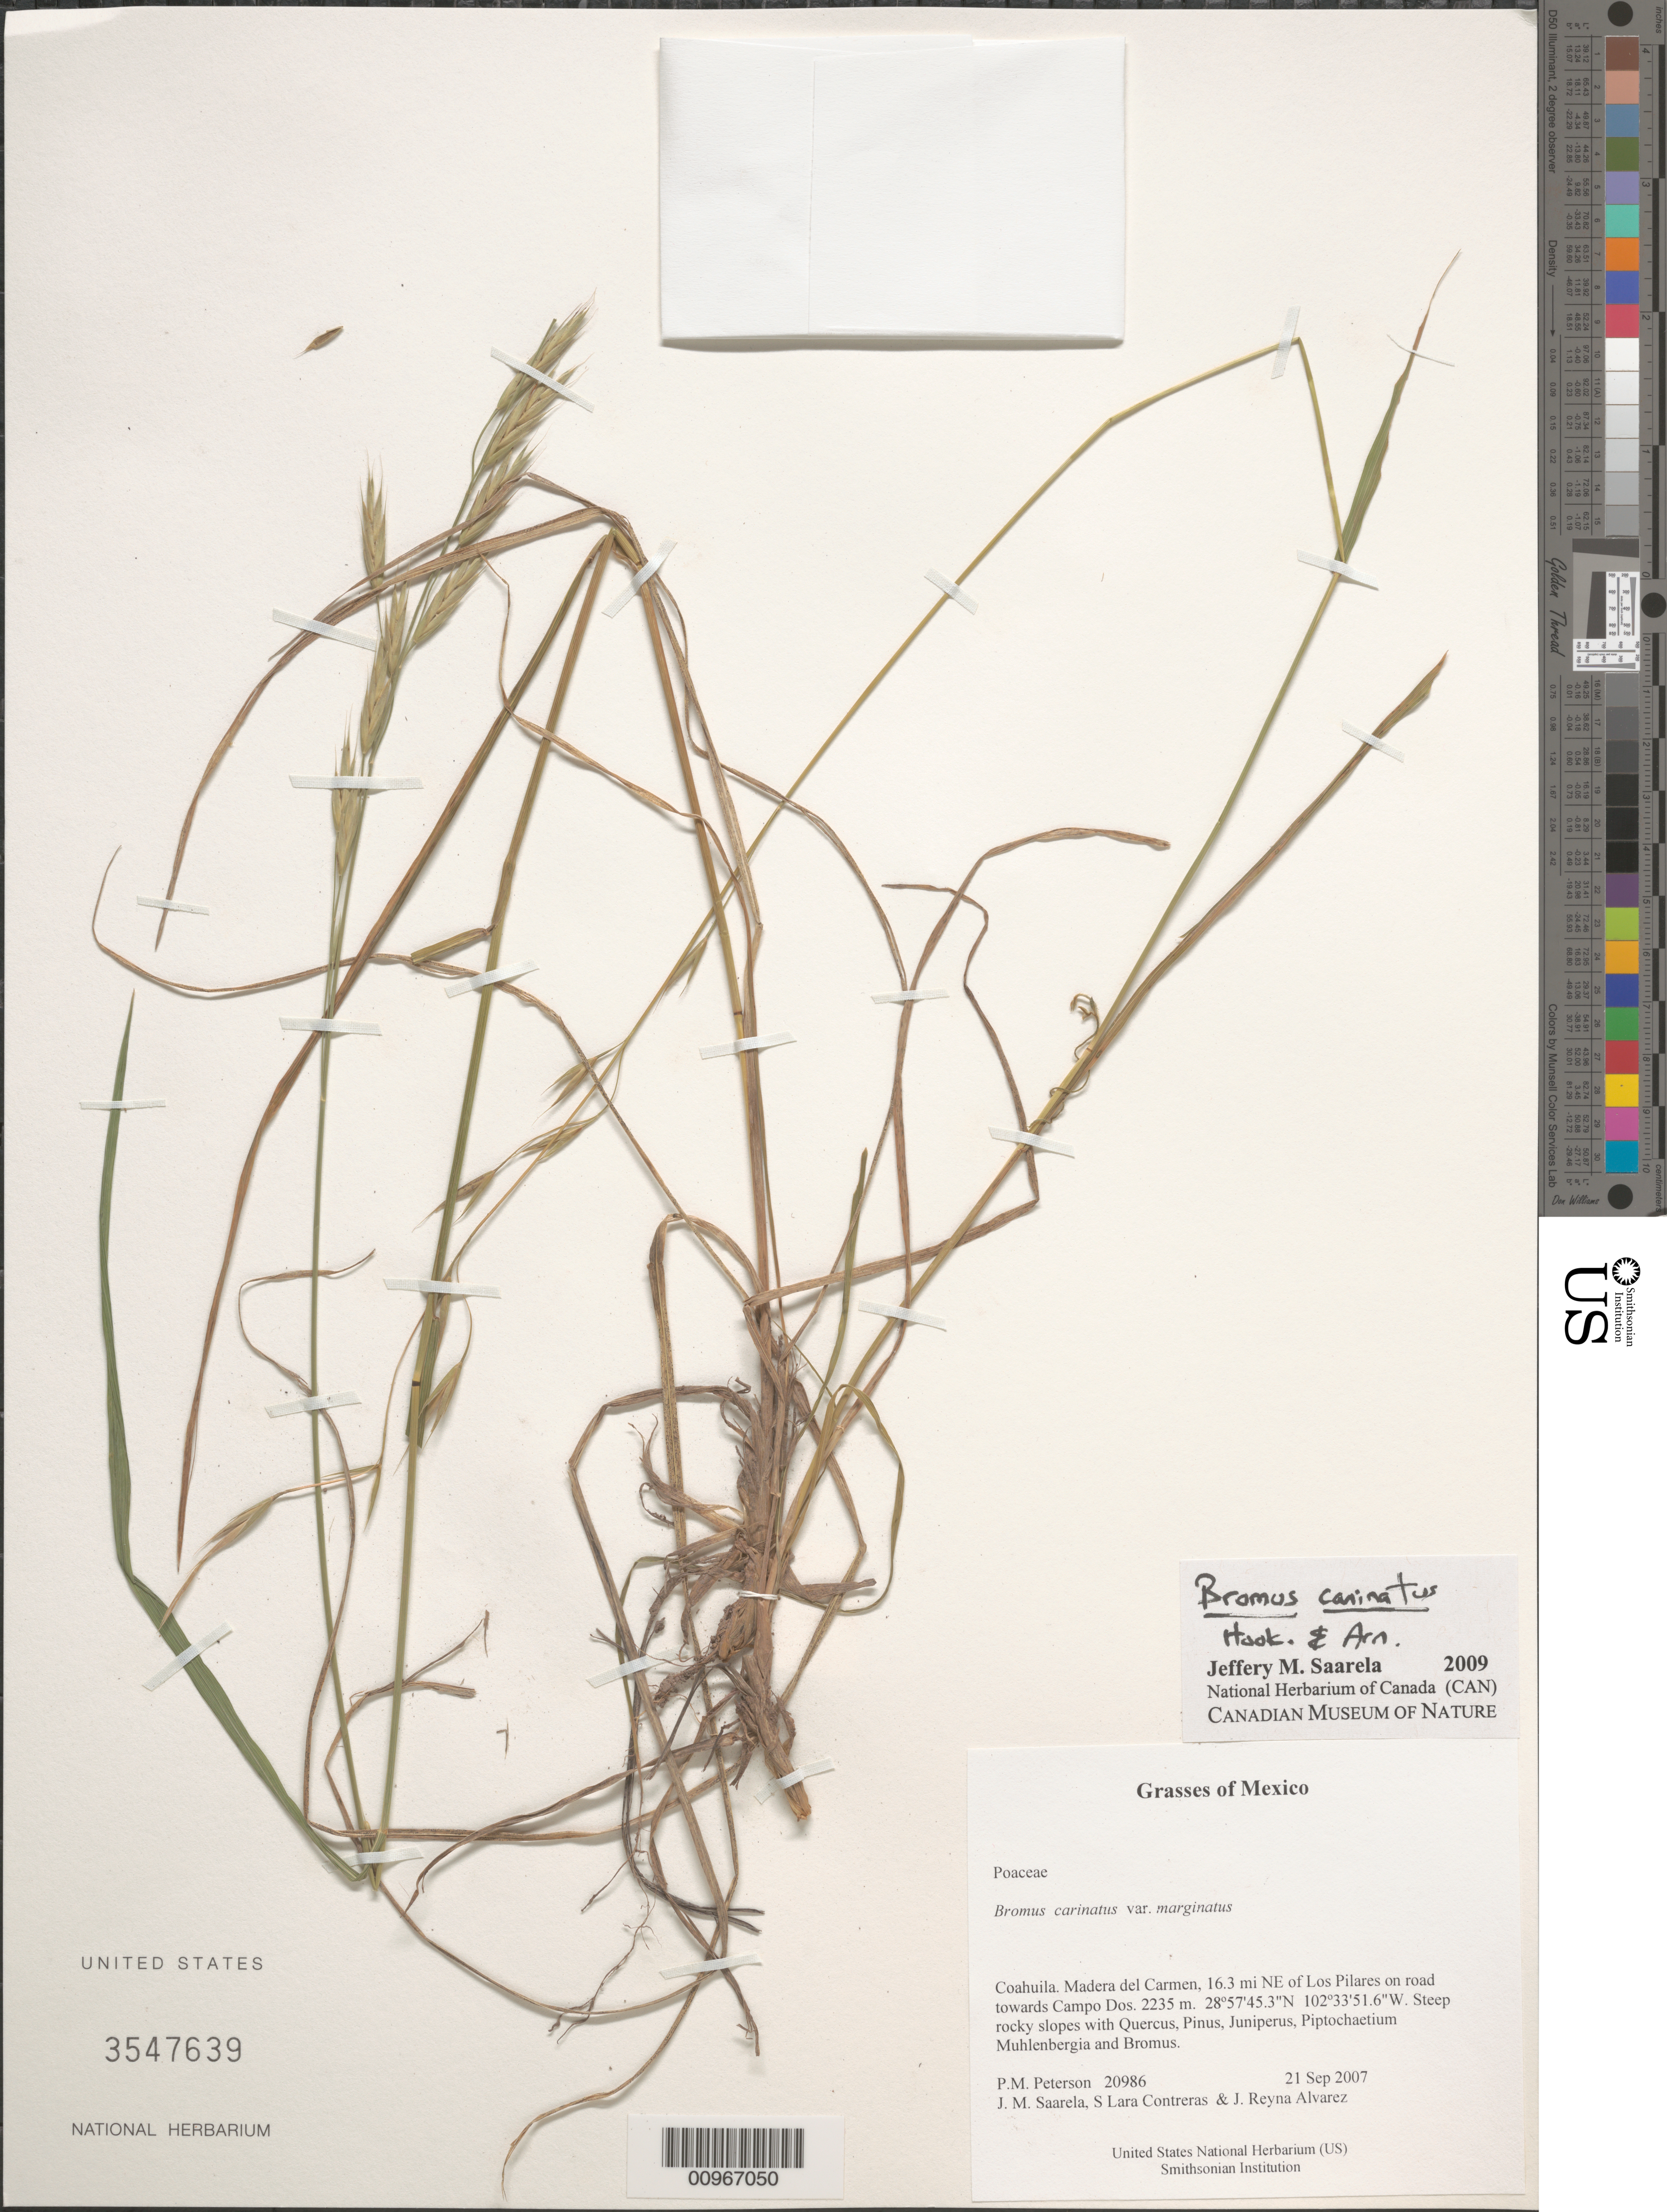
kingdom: Plantae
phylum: Tracheophyta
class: Liliopsida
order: Poales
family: Poaceae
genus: Bromus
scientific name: Bromus carinatus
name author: Hook. & Arn.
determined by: Saarela, J. M., (CAN), Canadian Museum of Nature (CANADA)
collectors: P. M. Peterson, J. Saarela, S. Lara Contreras & J. Reyna Alvarez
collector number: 20986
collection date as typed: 21 Sep 2007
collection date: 2007-09-21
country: Mexico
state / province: Coahuila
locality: Madera del Carmen, 16.3 mi NE of Los Pilares on road towards Campo Dos.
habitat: Steep rocky slopes with Quercus, Pinus, Juniperus, Piptochaetium Muhlenbergia and Bromus.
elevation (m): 2235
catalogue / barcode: US 3547639